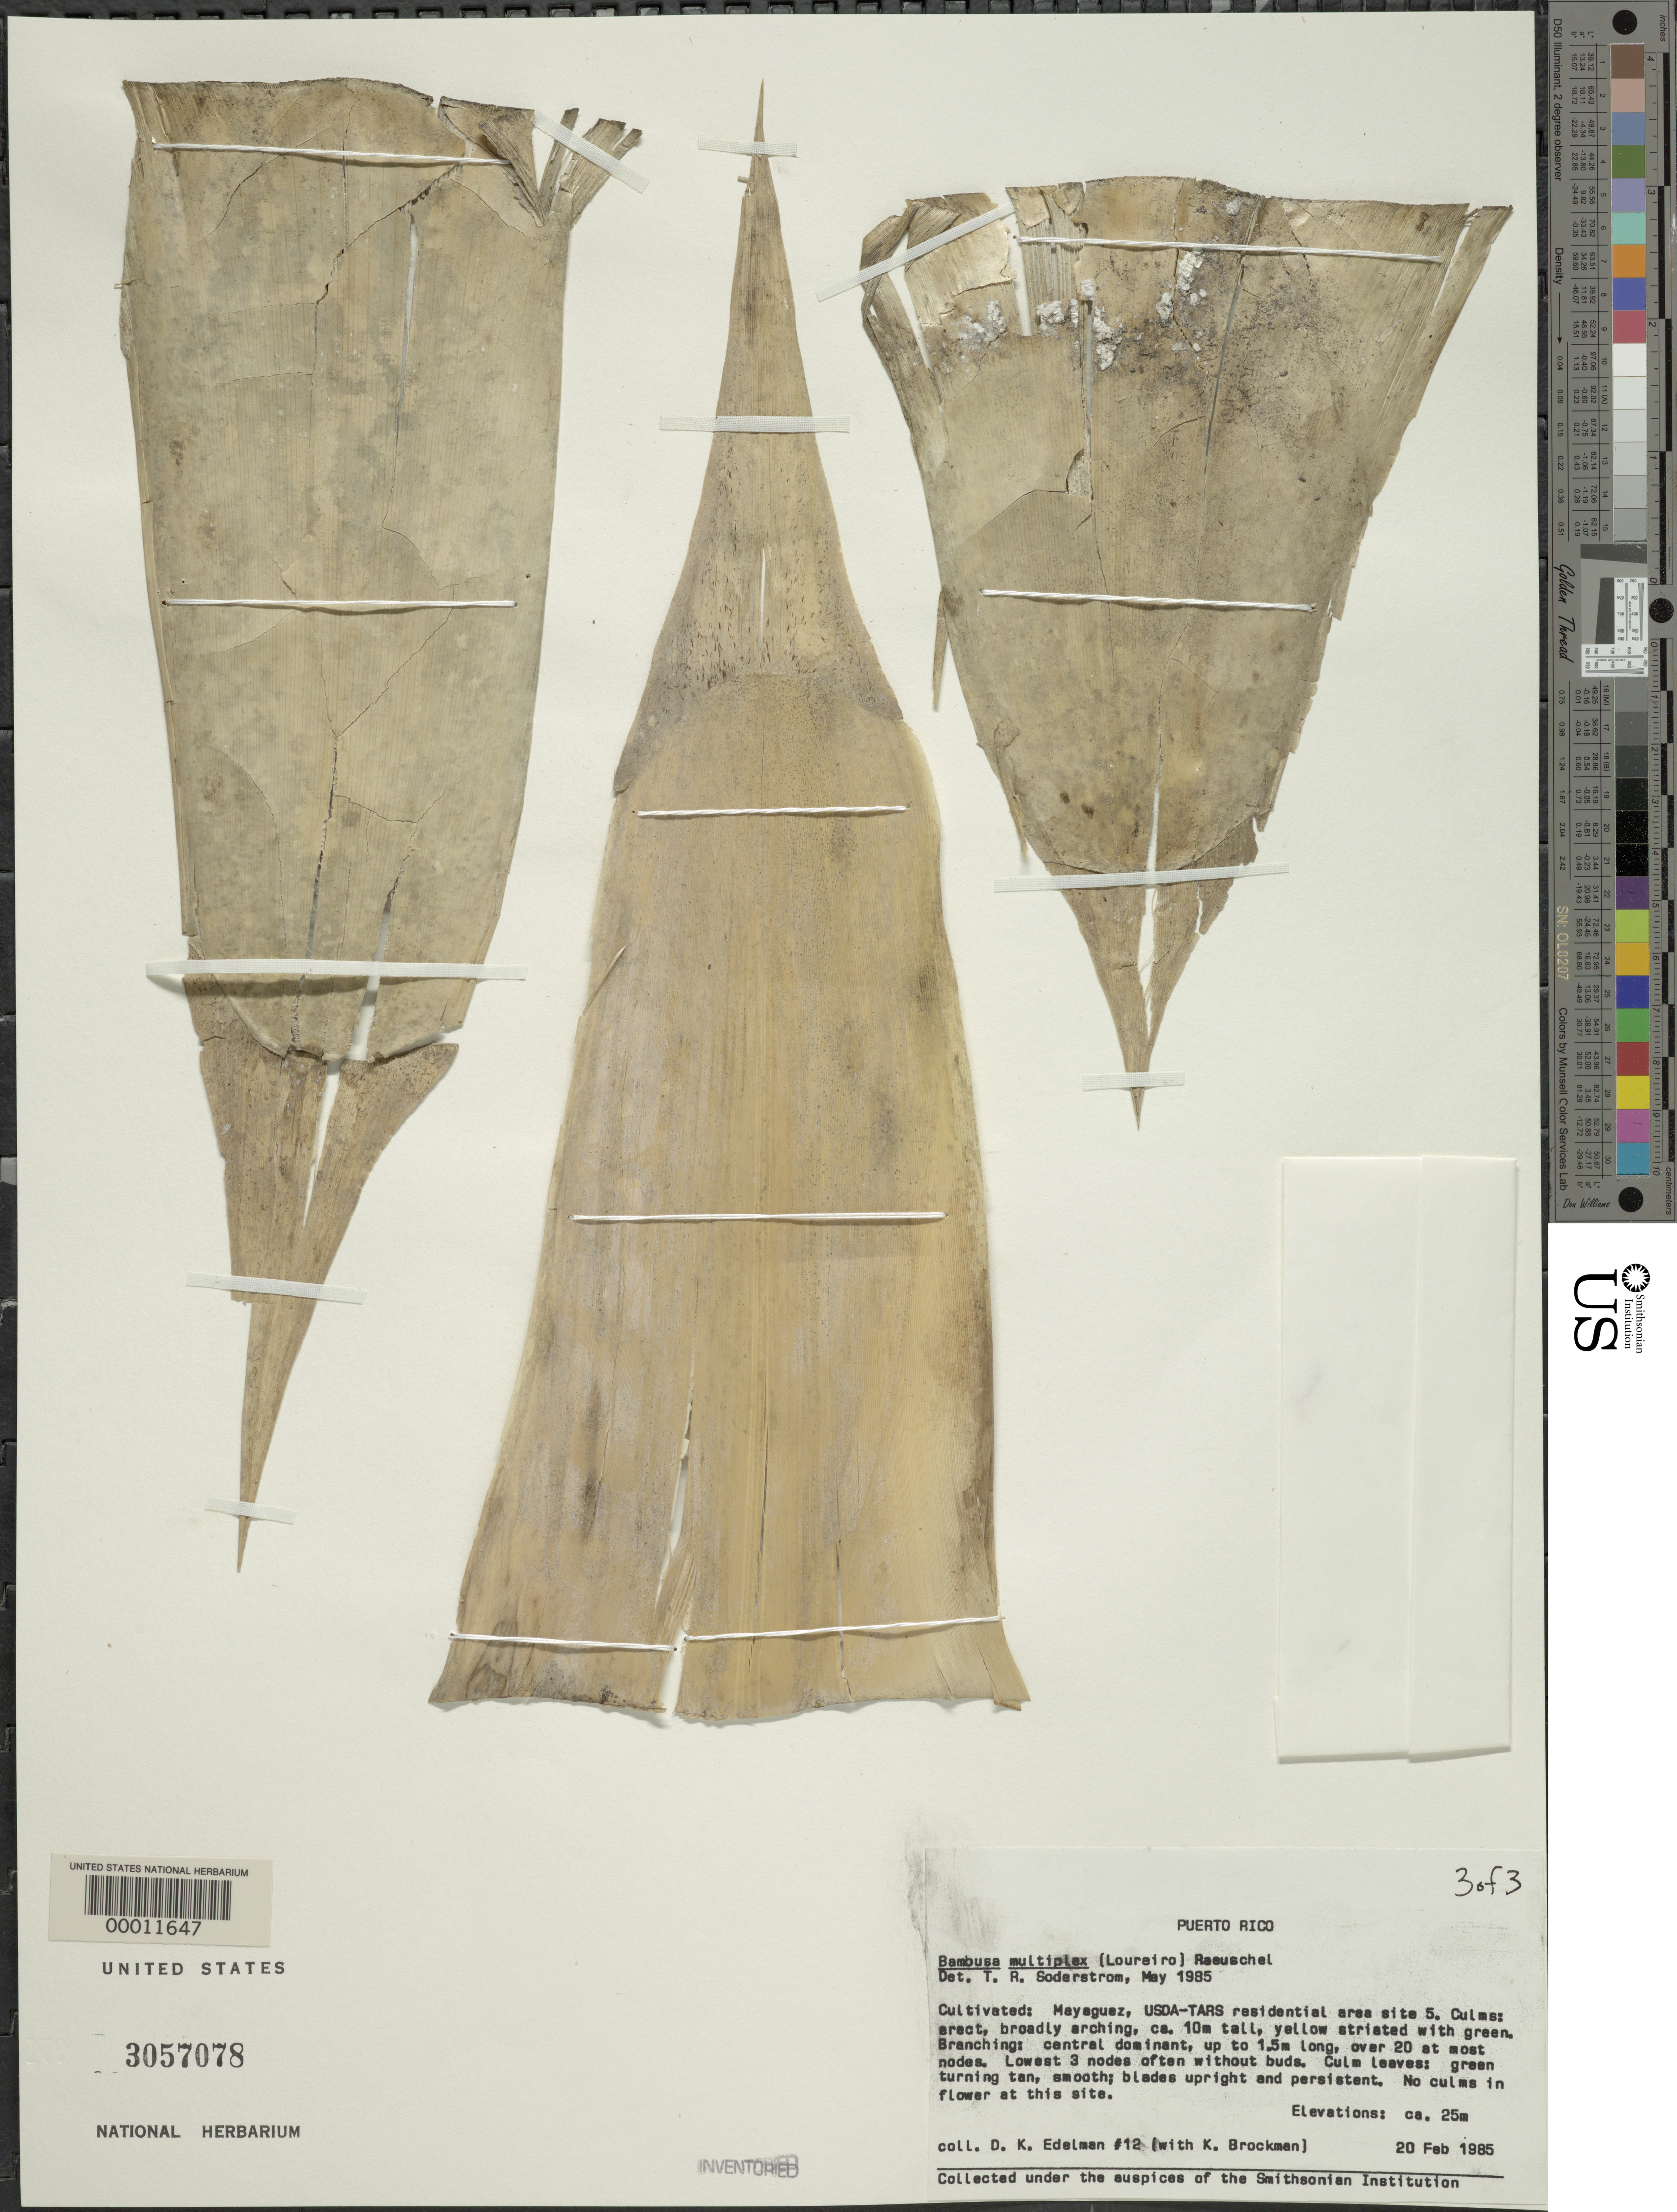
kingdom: Plantae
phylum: Tracheophyta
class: Liliopsida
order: Poales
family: Poaceae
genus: Bambusa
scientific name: Bambusa multiplex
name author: (Lour.) Raeusch. ex Schult. & Schult. f.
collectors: D. Edelman & K. Brockman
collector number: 12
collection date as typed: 20 Feb 1985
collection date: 1985-02-20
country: Puerto Rico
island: Greater Antilles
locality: Mayaguez, usda-tars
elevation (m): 25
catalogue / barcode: US 3057078